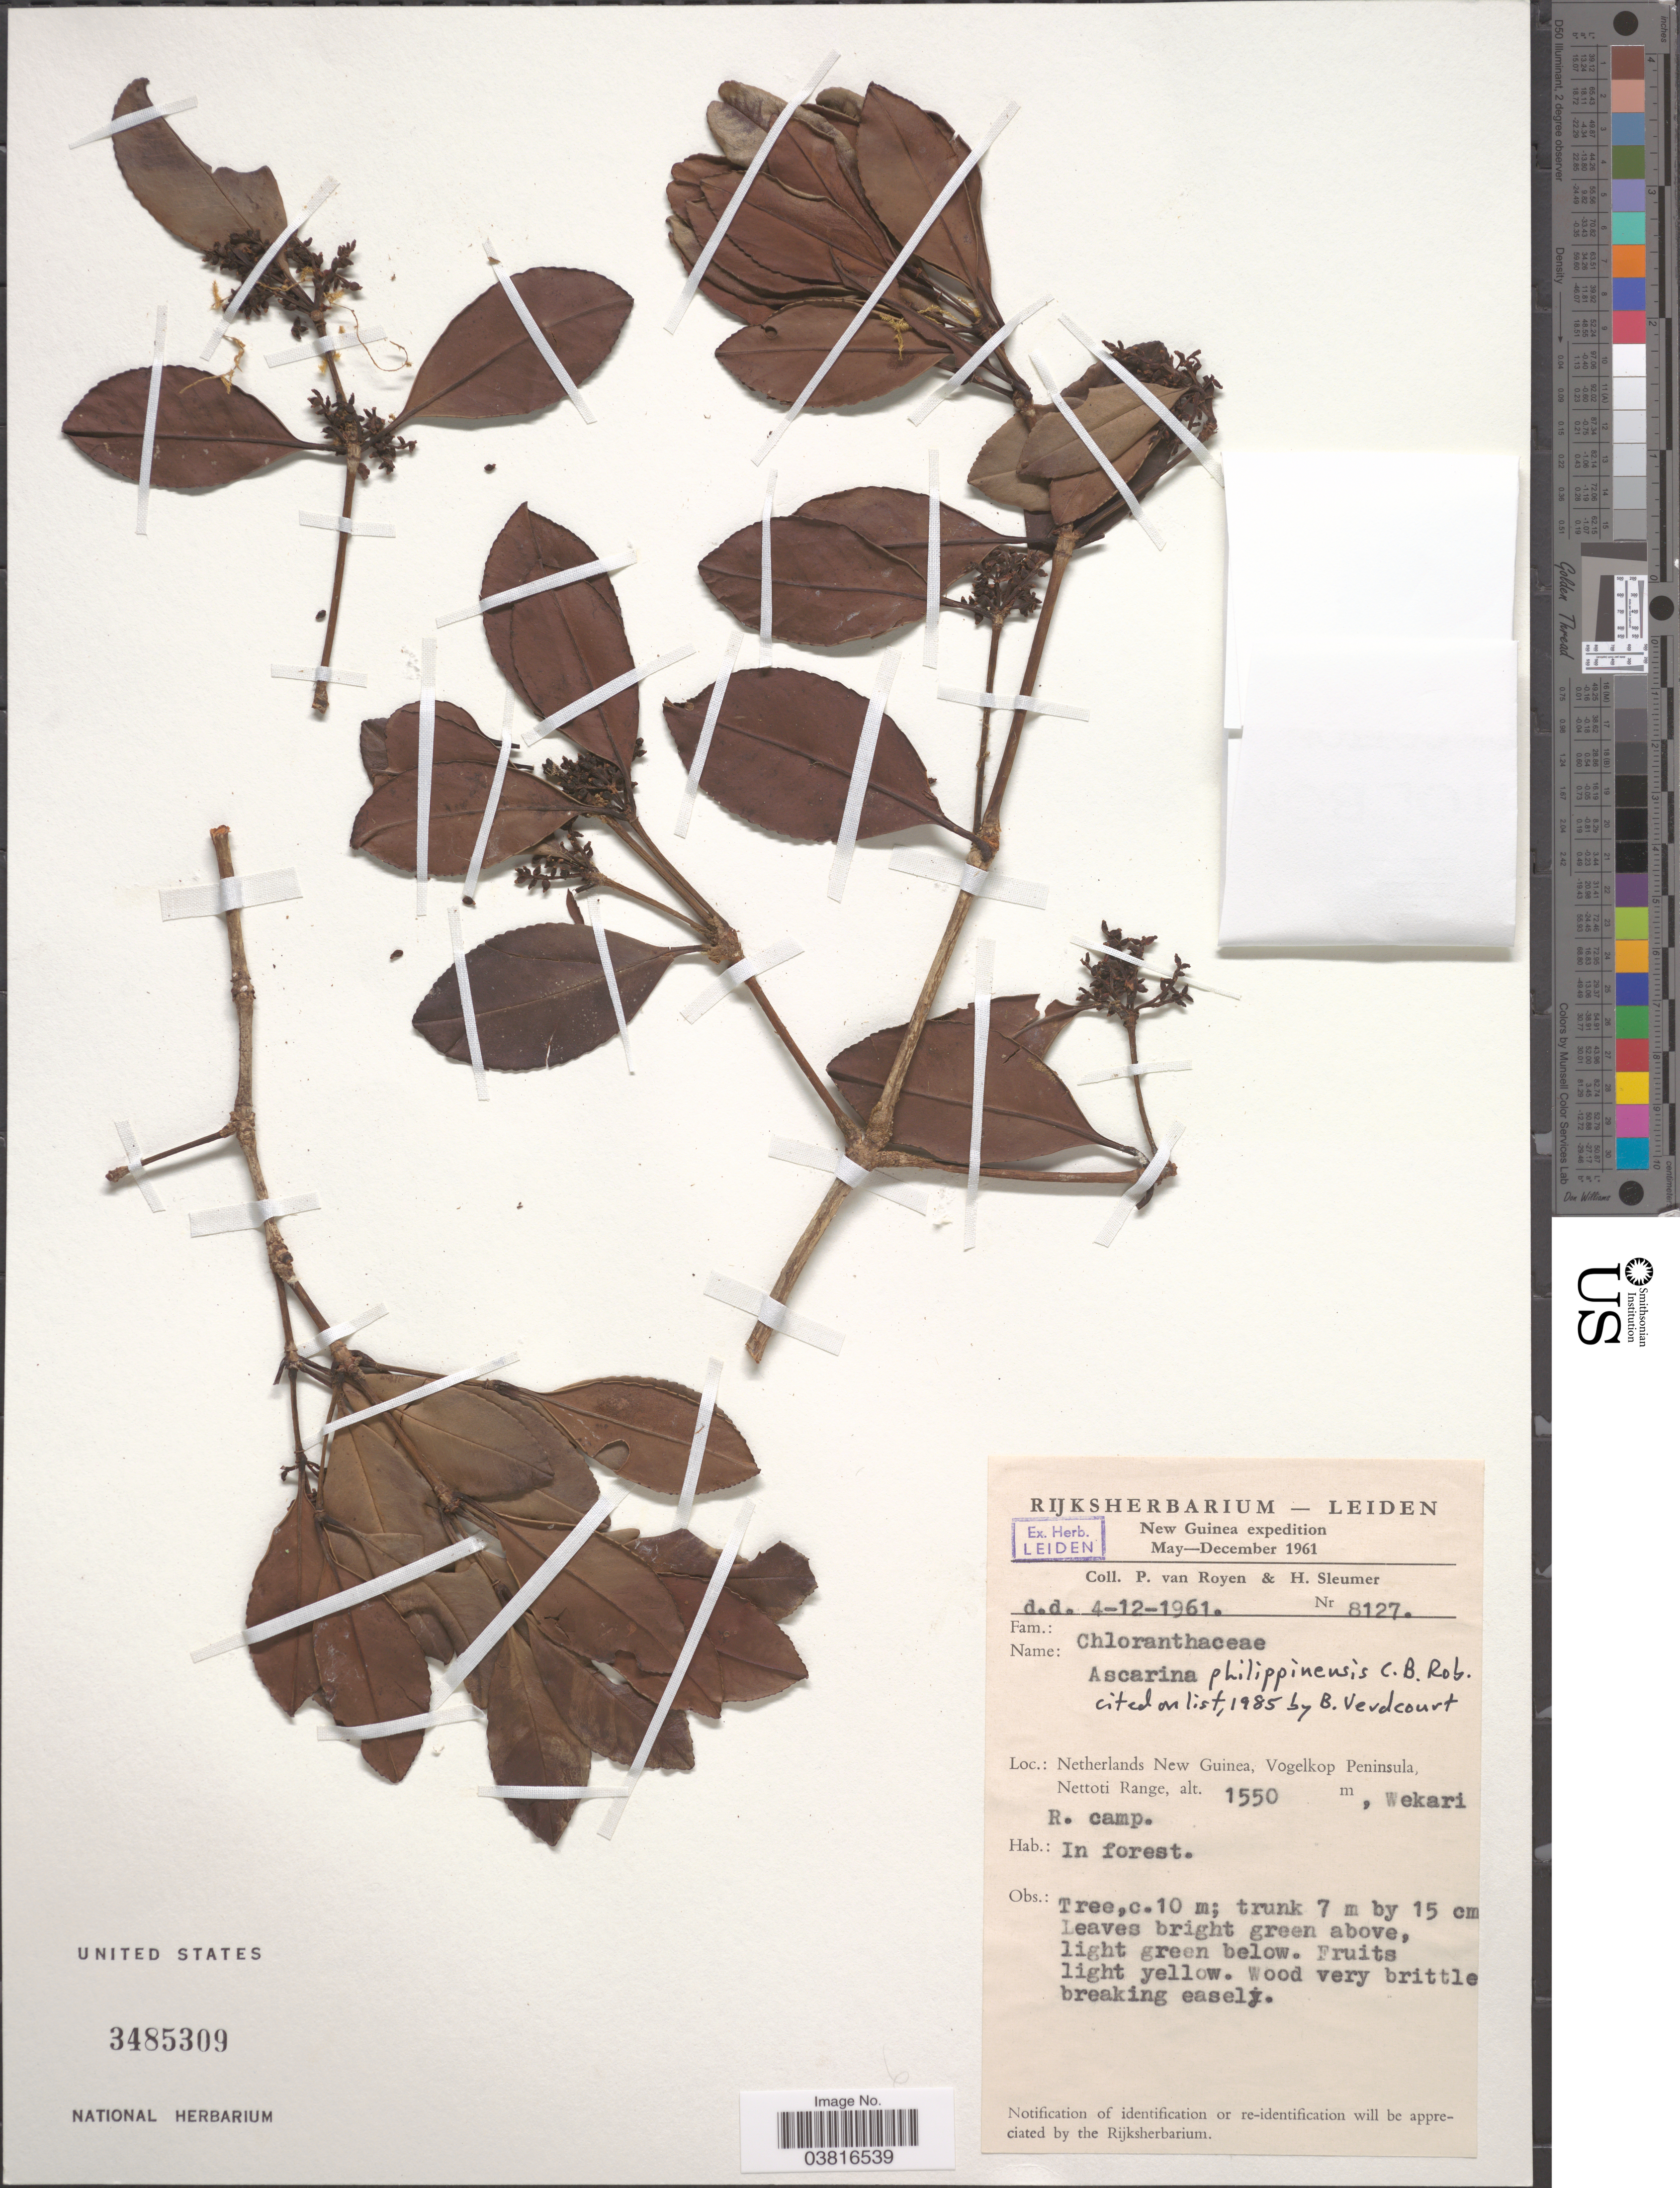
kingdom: Plantae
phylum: Tracheophyta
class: Magnoliopsida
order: Chloranthales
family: Chloranthaceae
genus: Ascarina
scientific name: Ascarina philippinensis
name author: C.B. Rob.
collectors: P. van Royen & H. O. Sleumer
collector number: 8127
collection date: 1961-12-04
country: Indonesia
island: New Guinea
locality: Netherlands New Guinea, Vogelkop Peninsula, Nettoti Range, Wekari R. camp.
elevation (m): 1550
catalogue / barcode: US 3485309